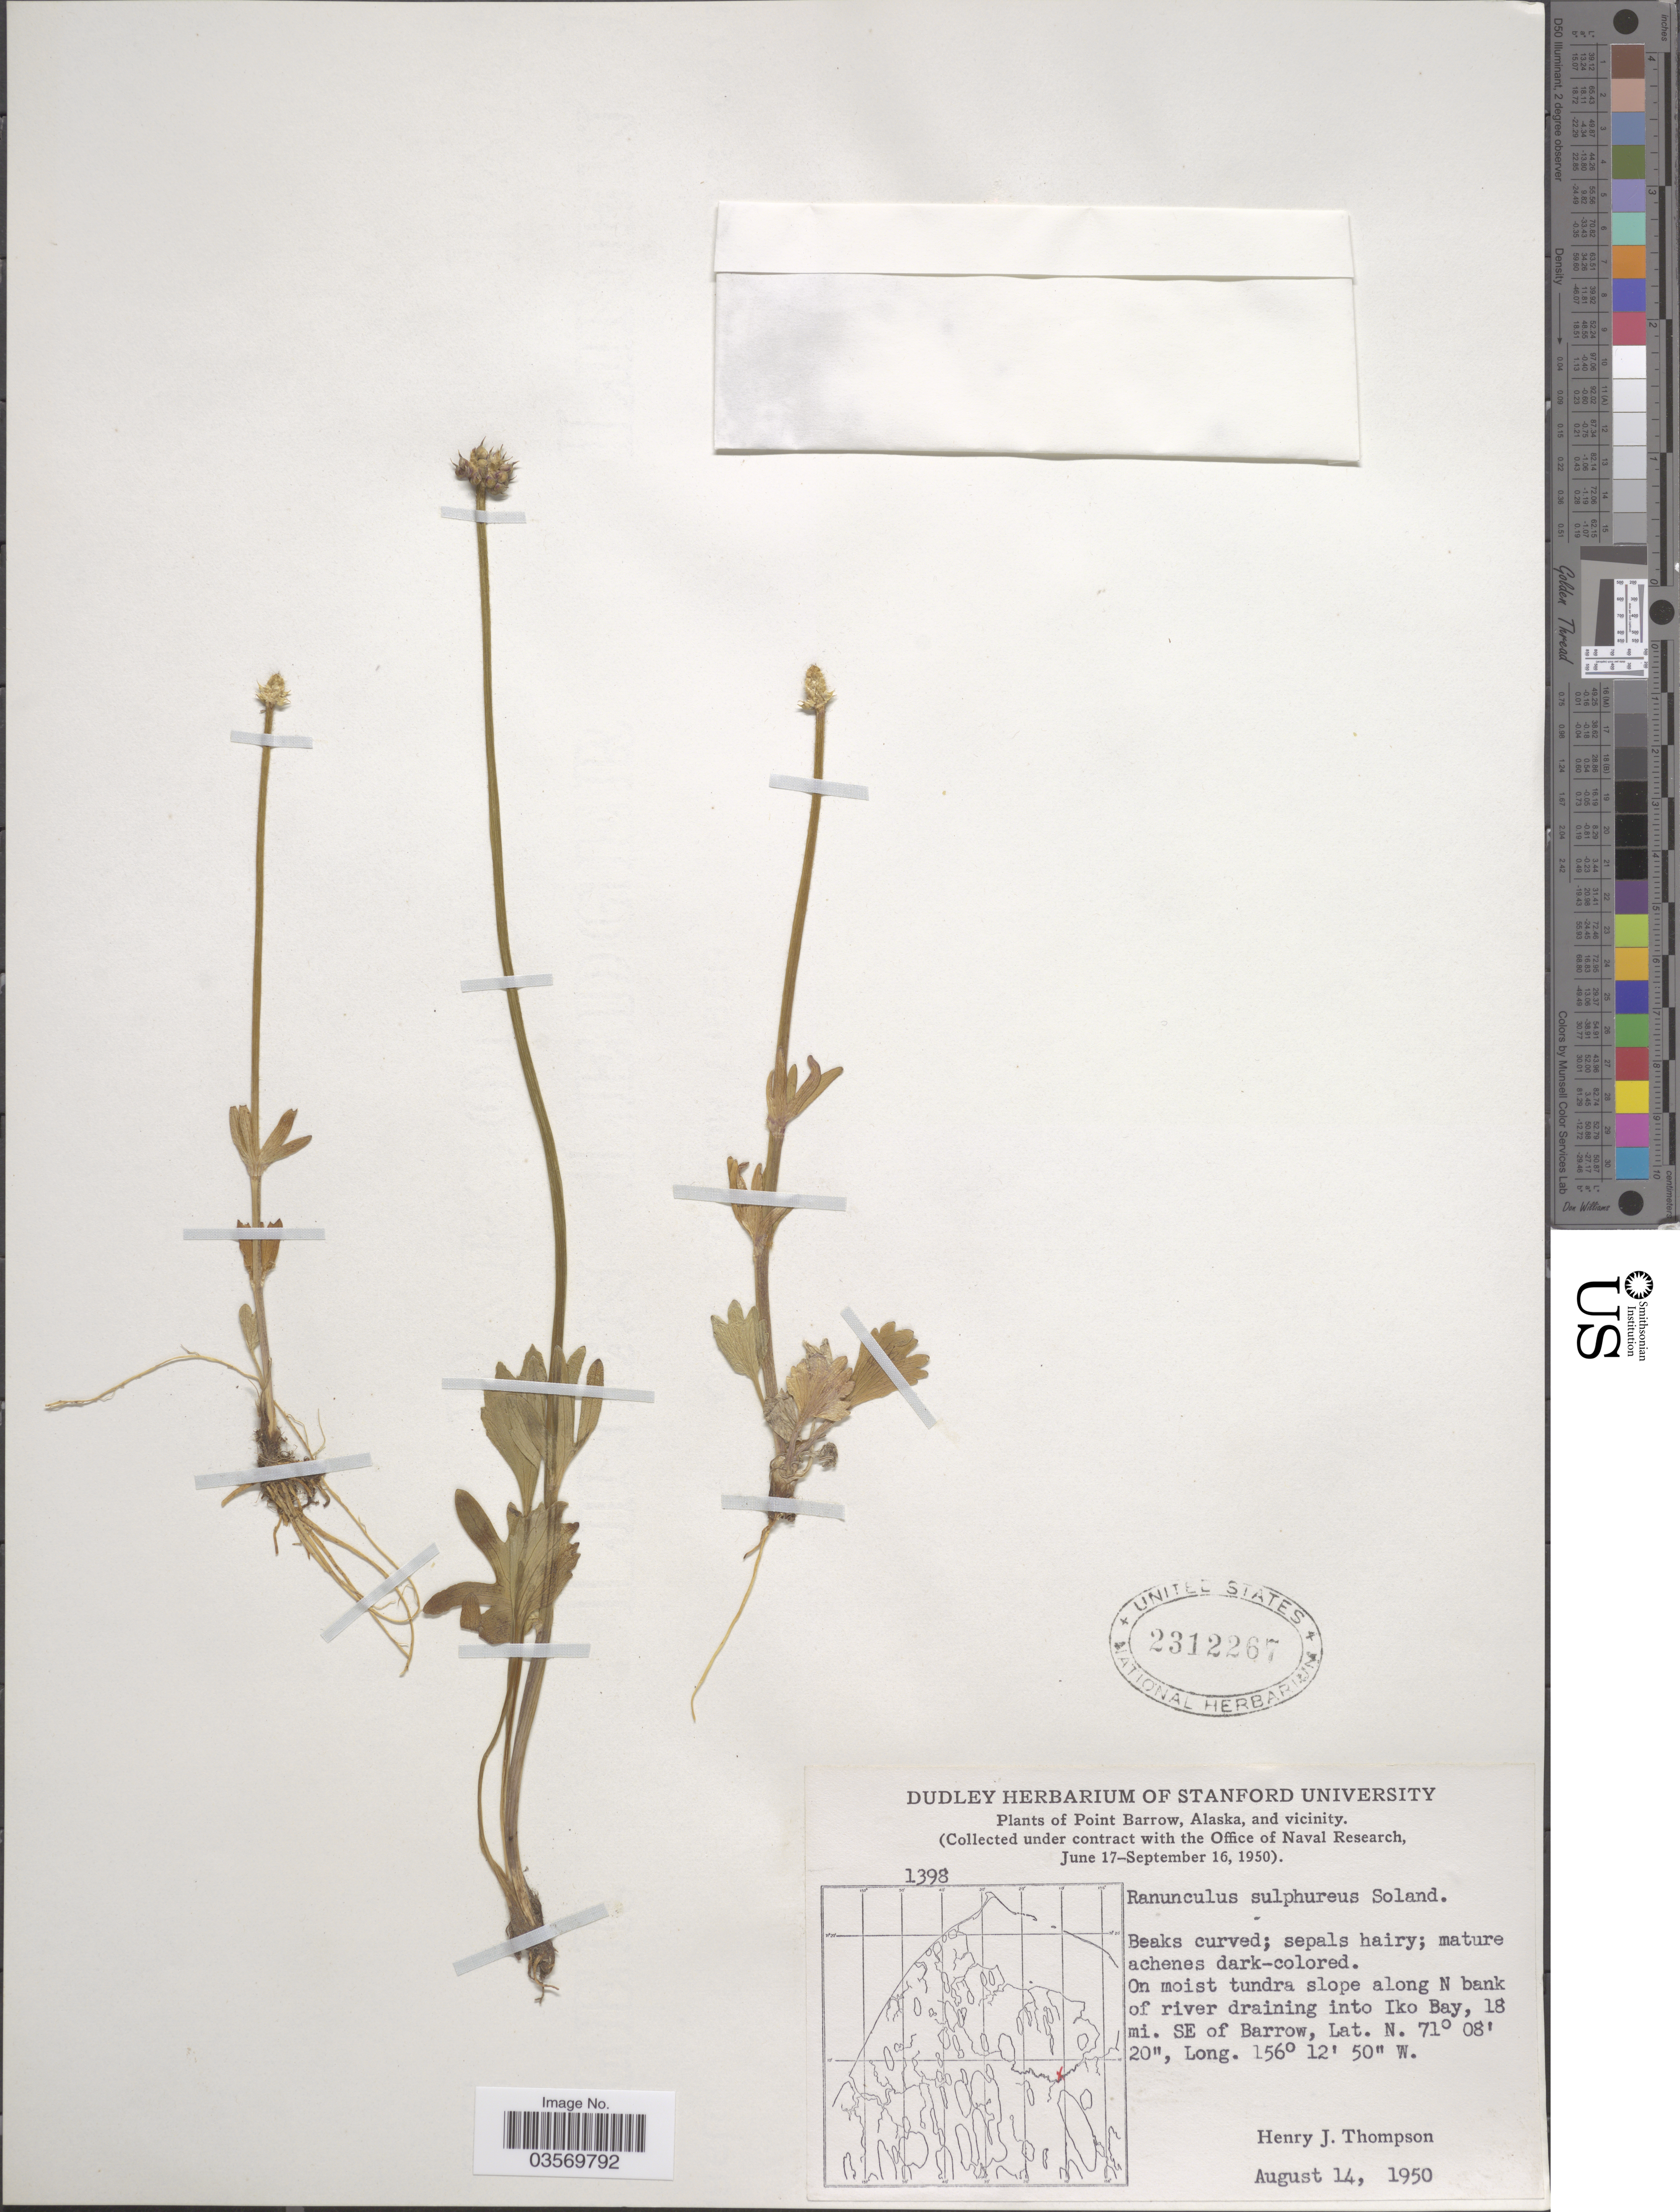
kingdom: Plantae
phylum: Tracheophyta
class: Magnoliopsida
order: Ranunculales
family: Ranunculaceae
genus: Ranunculus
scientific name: Ranunculus sulphureus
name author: Sol.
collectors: H. J. Thompson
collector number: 1398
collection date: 1950-08-14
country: United States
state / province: Alaska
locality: Point Barrow, and vicinity. Along N bank of river draining into Iko Bay, 18 mi. SE of Barrow.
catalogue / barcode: US 2312267